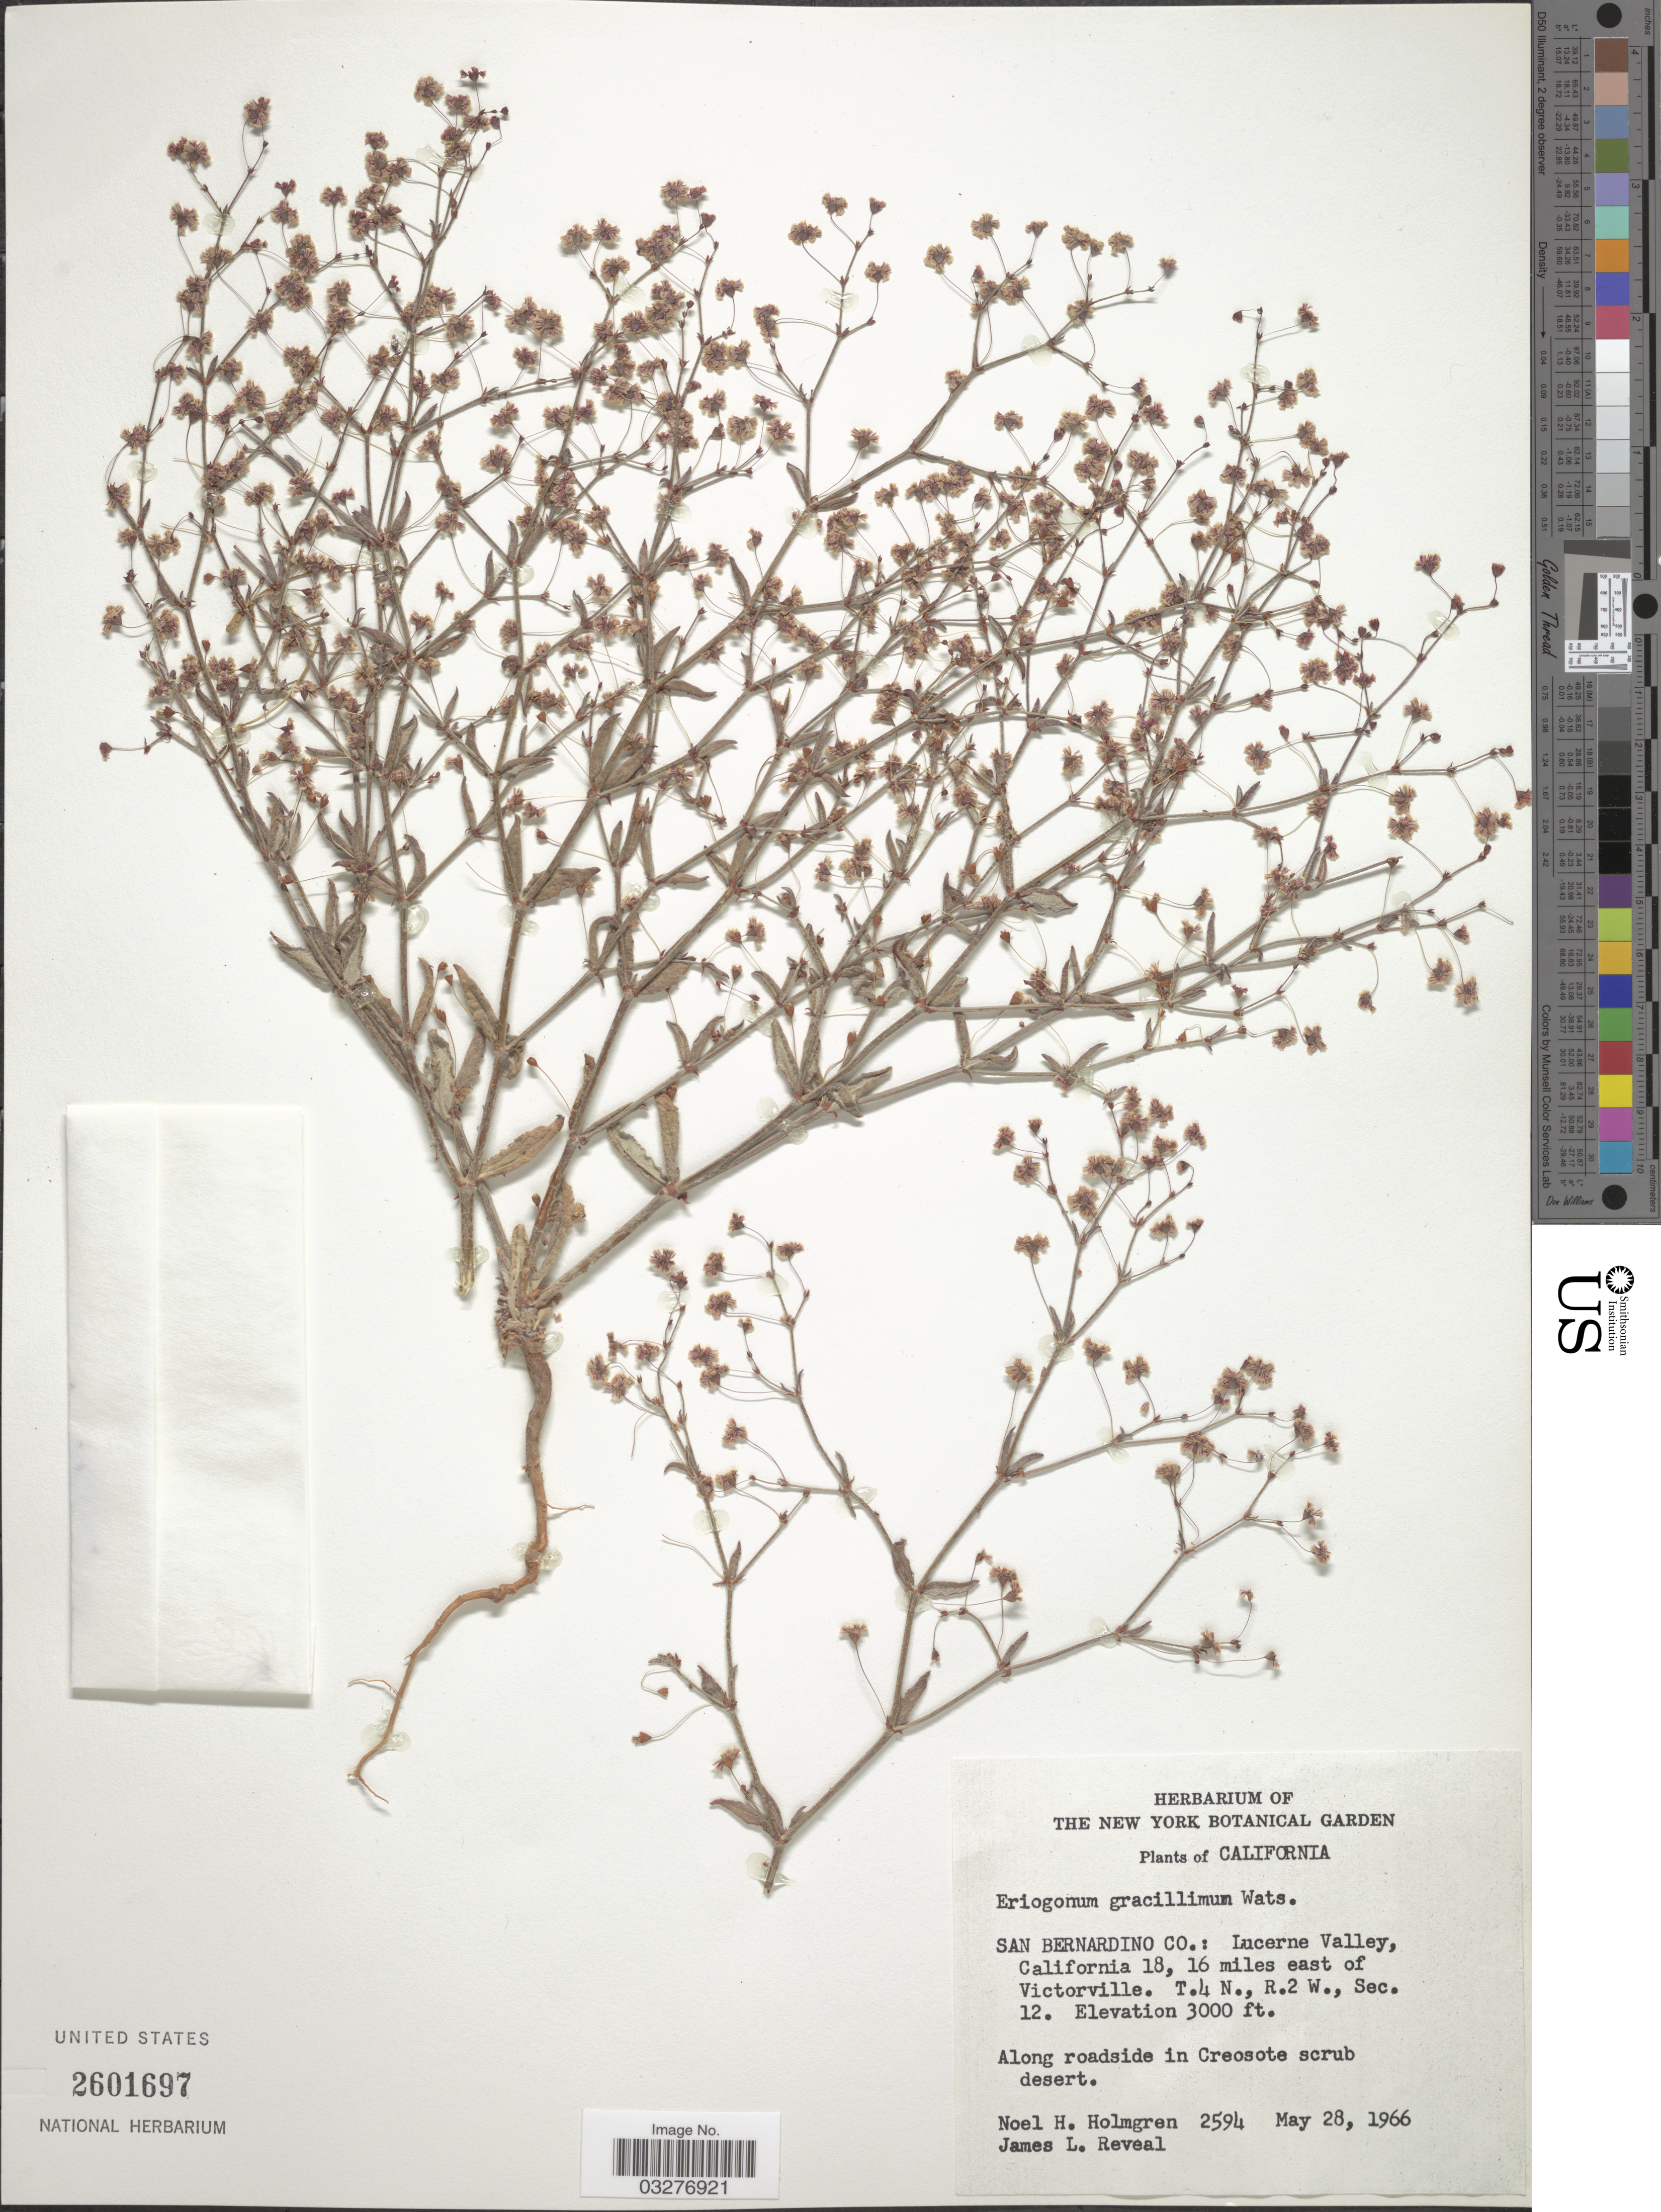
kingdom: Plantae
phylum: Tracheophyta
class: Magnoliopsida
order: Caryophyllales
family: Polygonaceae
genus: Eriogonum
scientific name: Eriogonum gracillimum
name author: S. Watson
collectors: N. H. Holmgren & J. L. Reveal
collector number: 2594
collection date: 1966-05-28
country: United States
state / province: California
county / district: San Bernardino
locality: San Bernardino Co.: Lucerne Valley, California 18, 16 miles east of Victorville. T.4 N, R.2 W. Sec. 12.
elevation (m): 914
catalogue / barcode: US 2601697